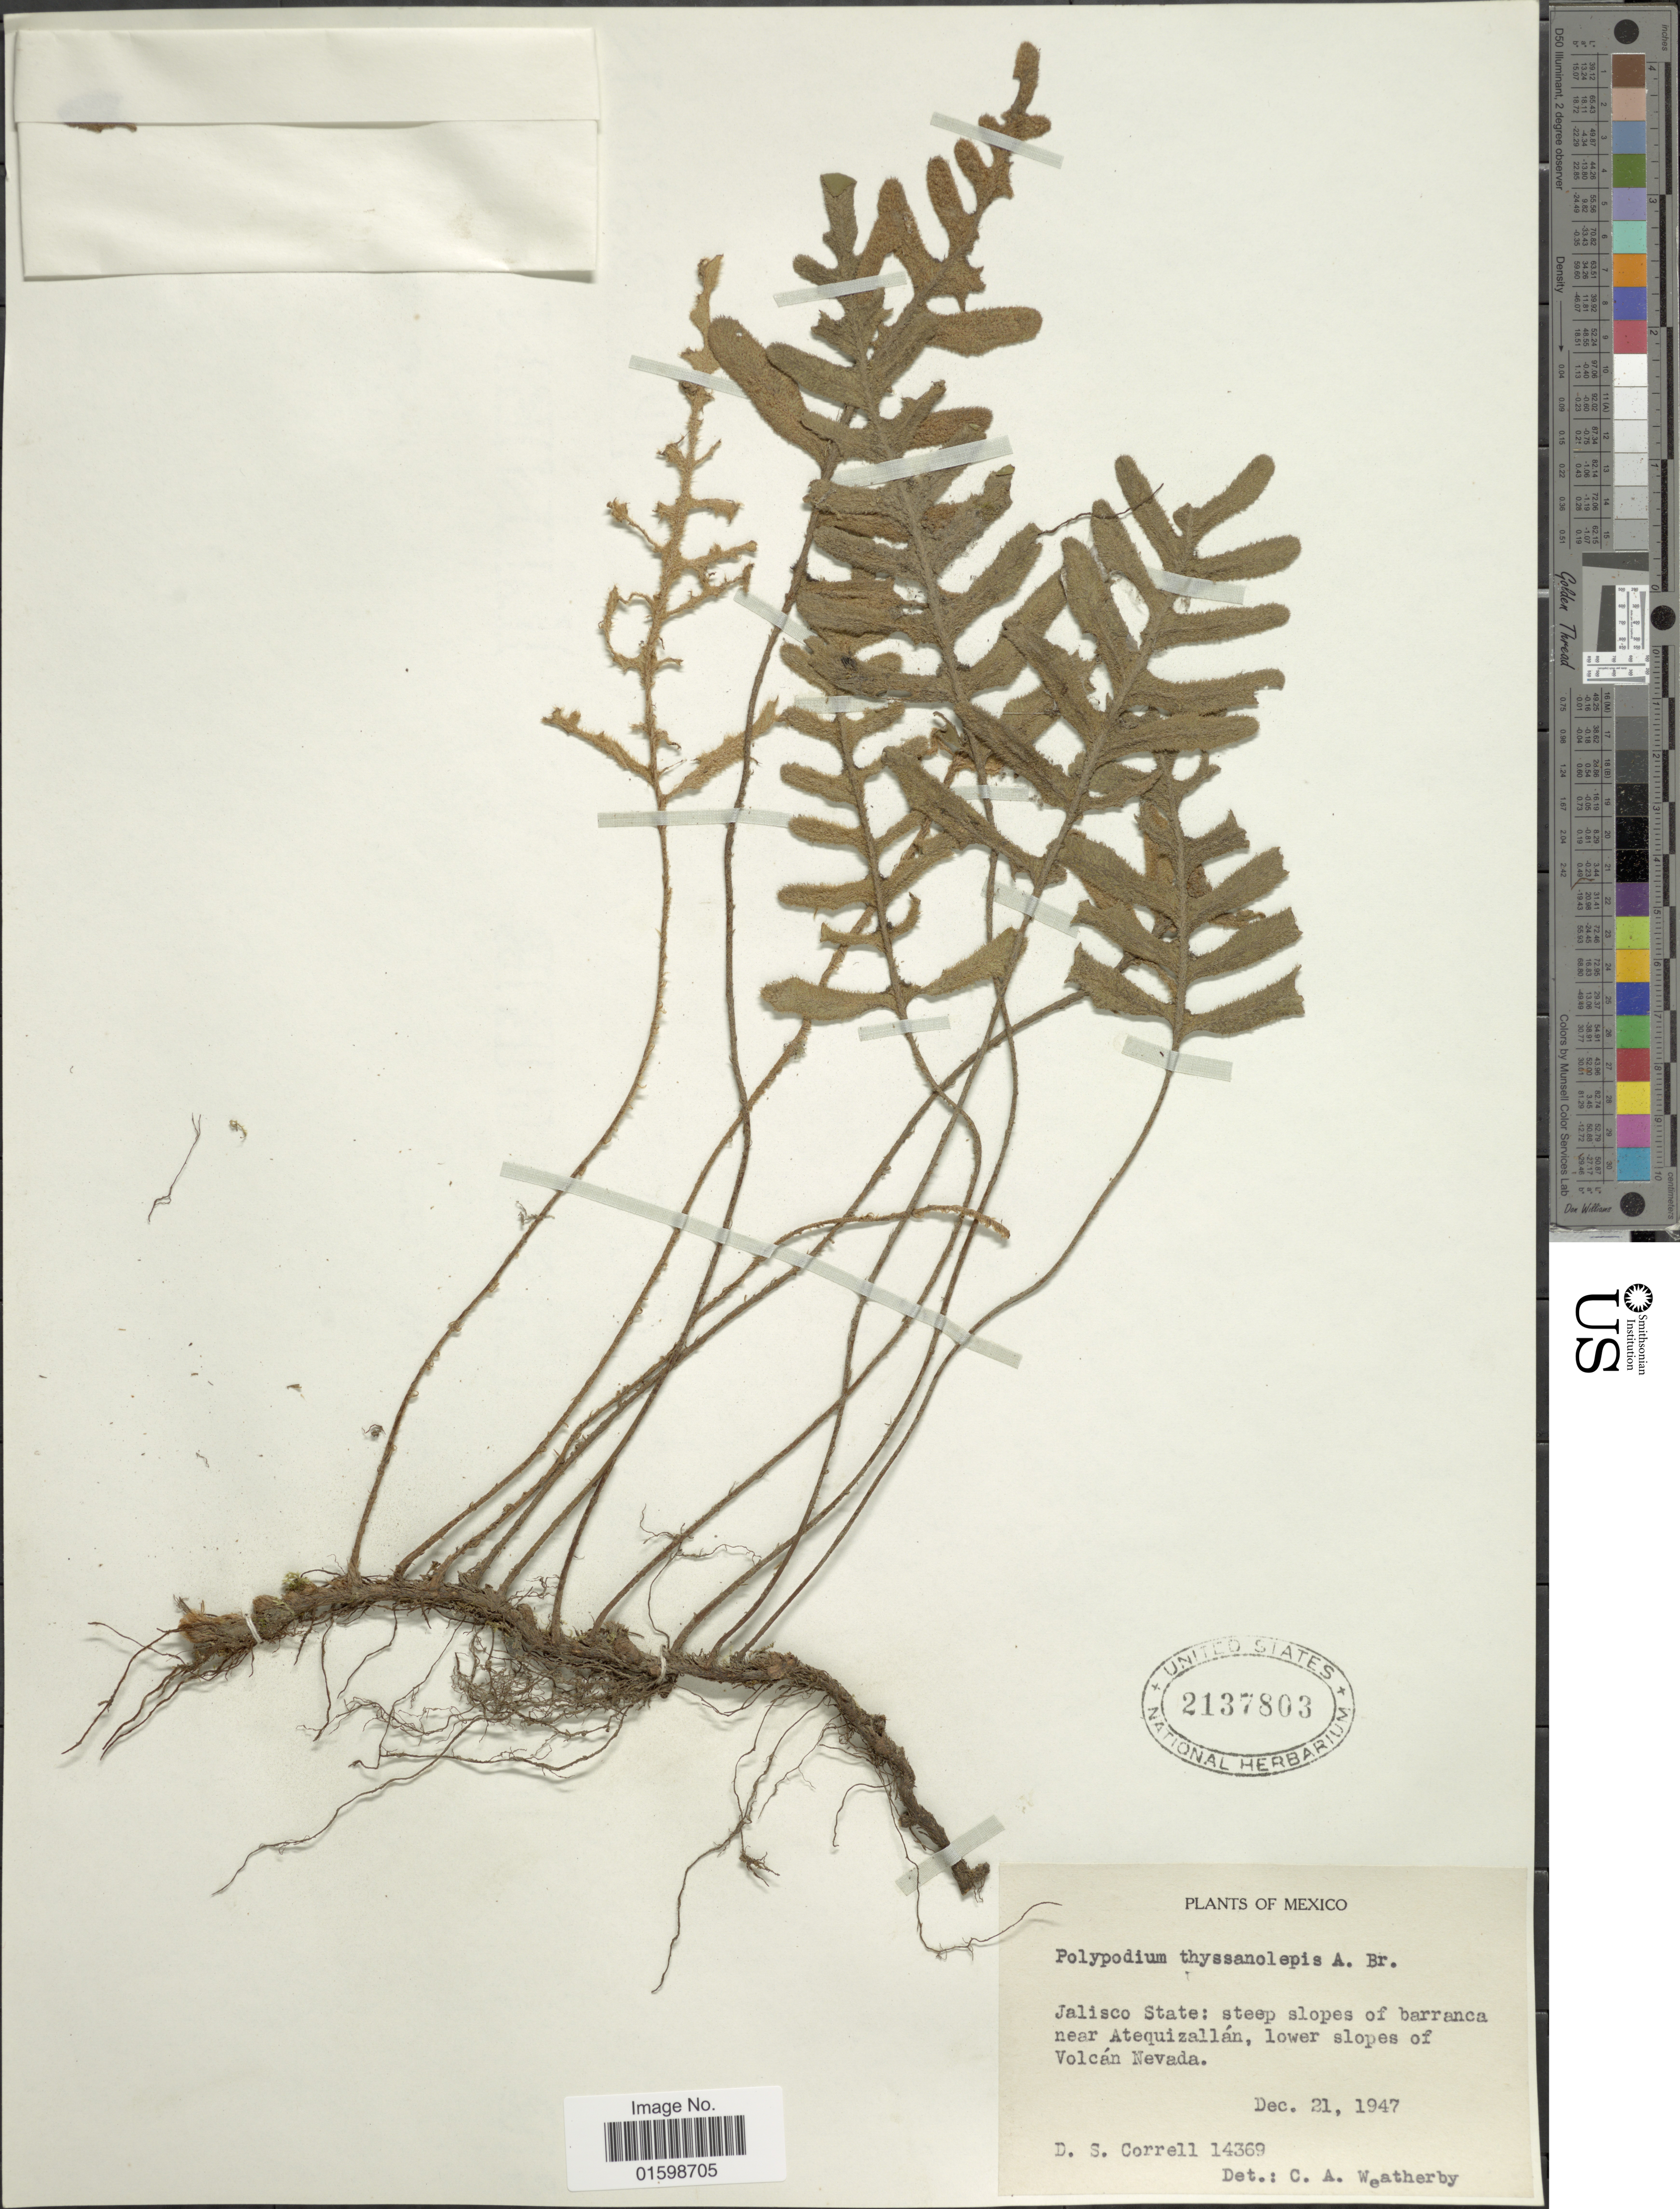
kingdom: Plantae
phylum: Tracheophyta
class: Polypodiopsida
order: Polypodiales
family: Polypodiaceae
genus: Pleopeltis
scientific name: Pleopeltis thyssanolepis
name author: (A. Braun ex Klotzsch) E.G. Andrews & Windham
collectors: D. S. Correll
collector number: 14369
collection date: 1947-12-21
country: Mexico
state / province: Jalisco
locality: Steep slopes of barranca near Atequizallán, lower slopes of Volcán Nevada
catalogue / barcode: US 2137803